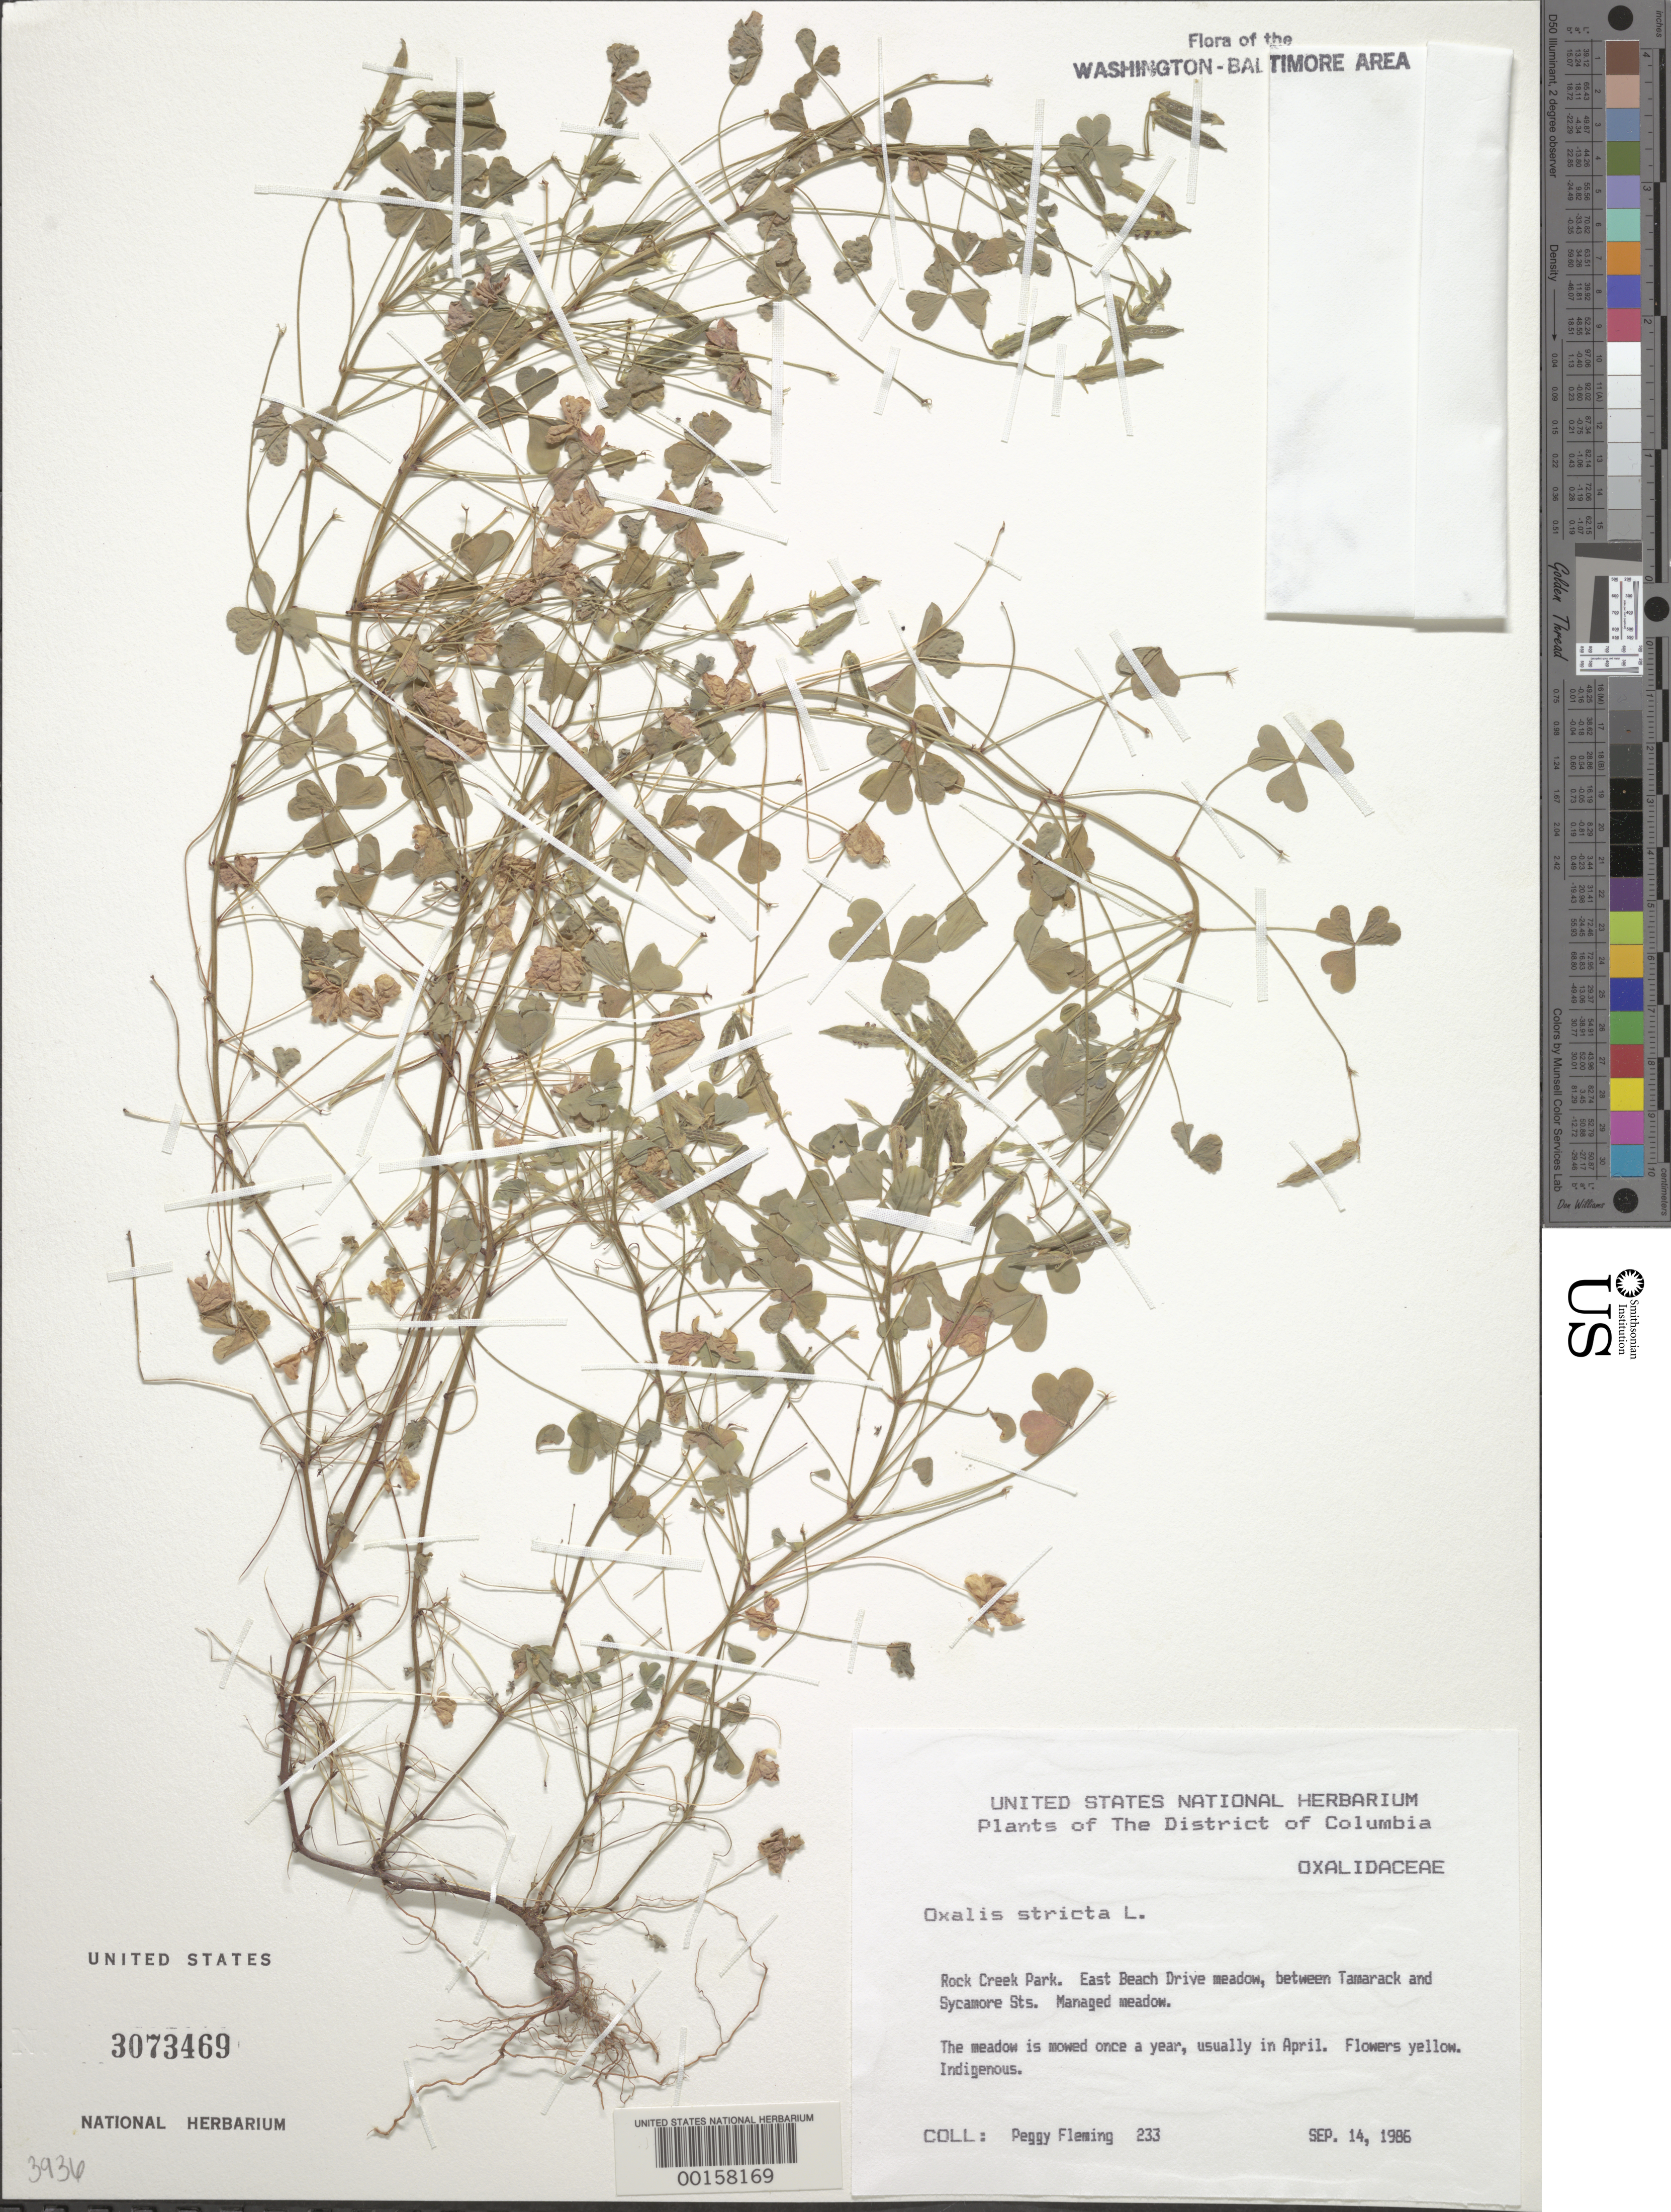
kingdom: Plantae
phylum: Tracheophyta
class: Magnoliopsida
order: Oxalidales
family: Oxalidaceae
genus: Oxalis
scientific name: Oxalis stricta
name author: L.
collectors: P. Fleming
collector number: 233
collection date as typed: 14 Sep 1986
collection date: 1986-09-14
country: United States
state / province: District of Columbia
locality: Sycamore Sts.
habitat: Managed meadow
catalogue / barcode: US 3073469